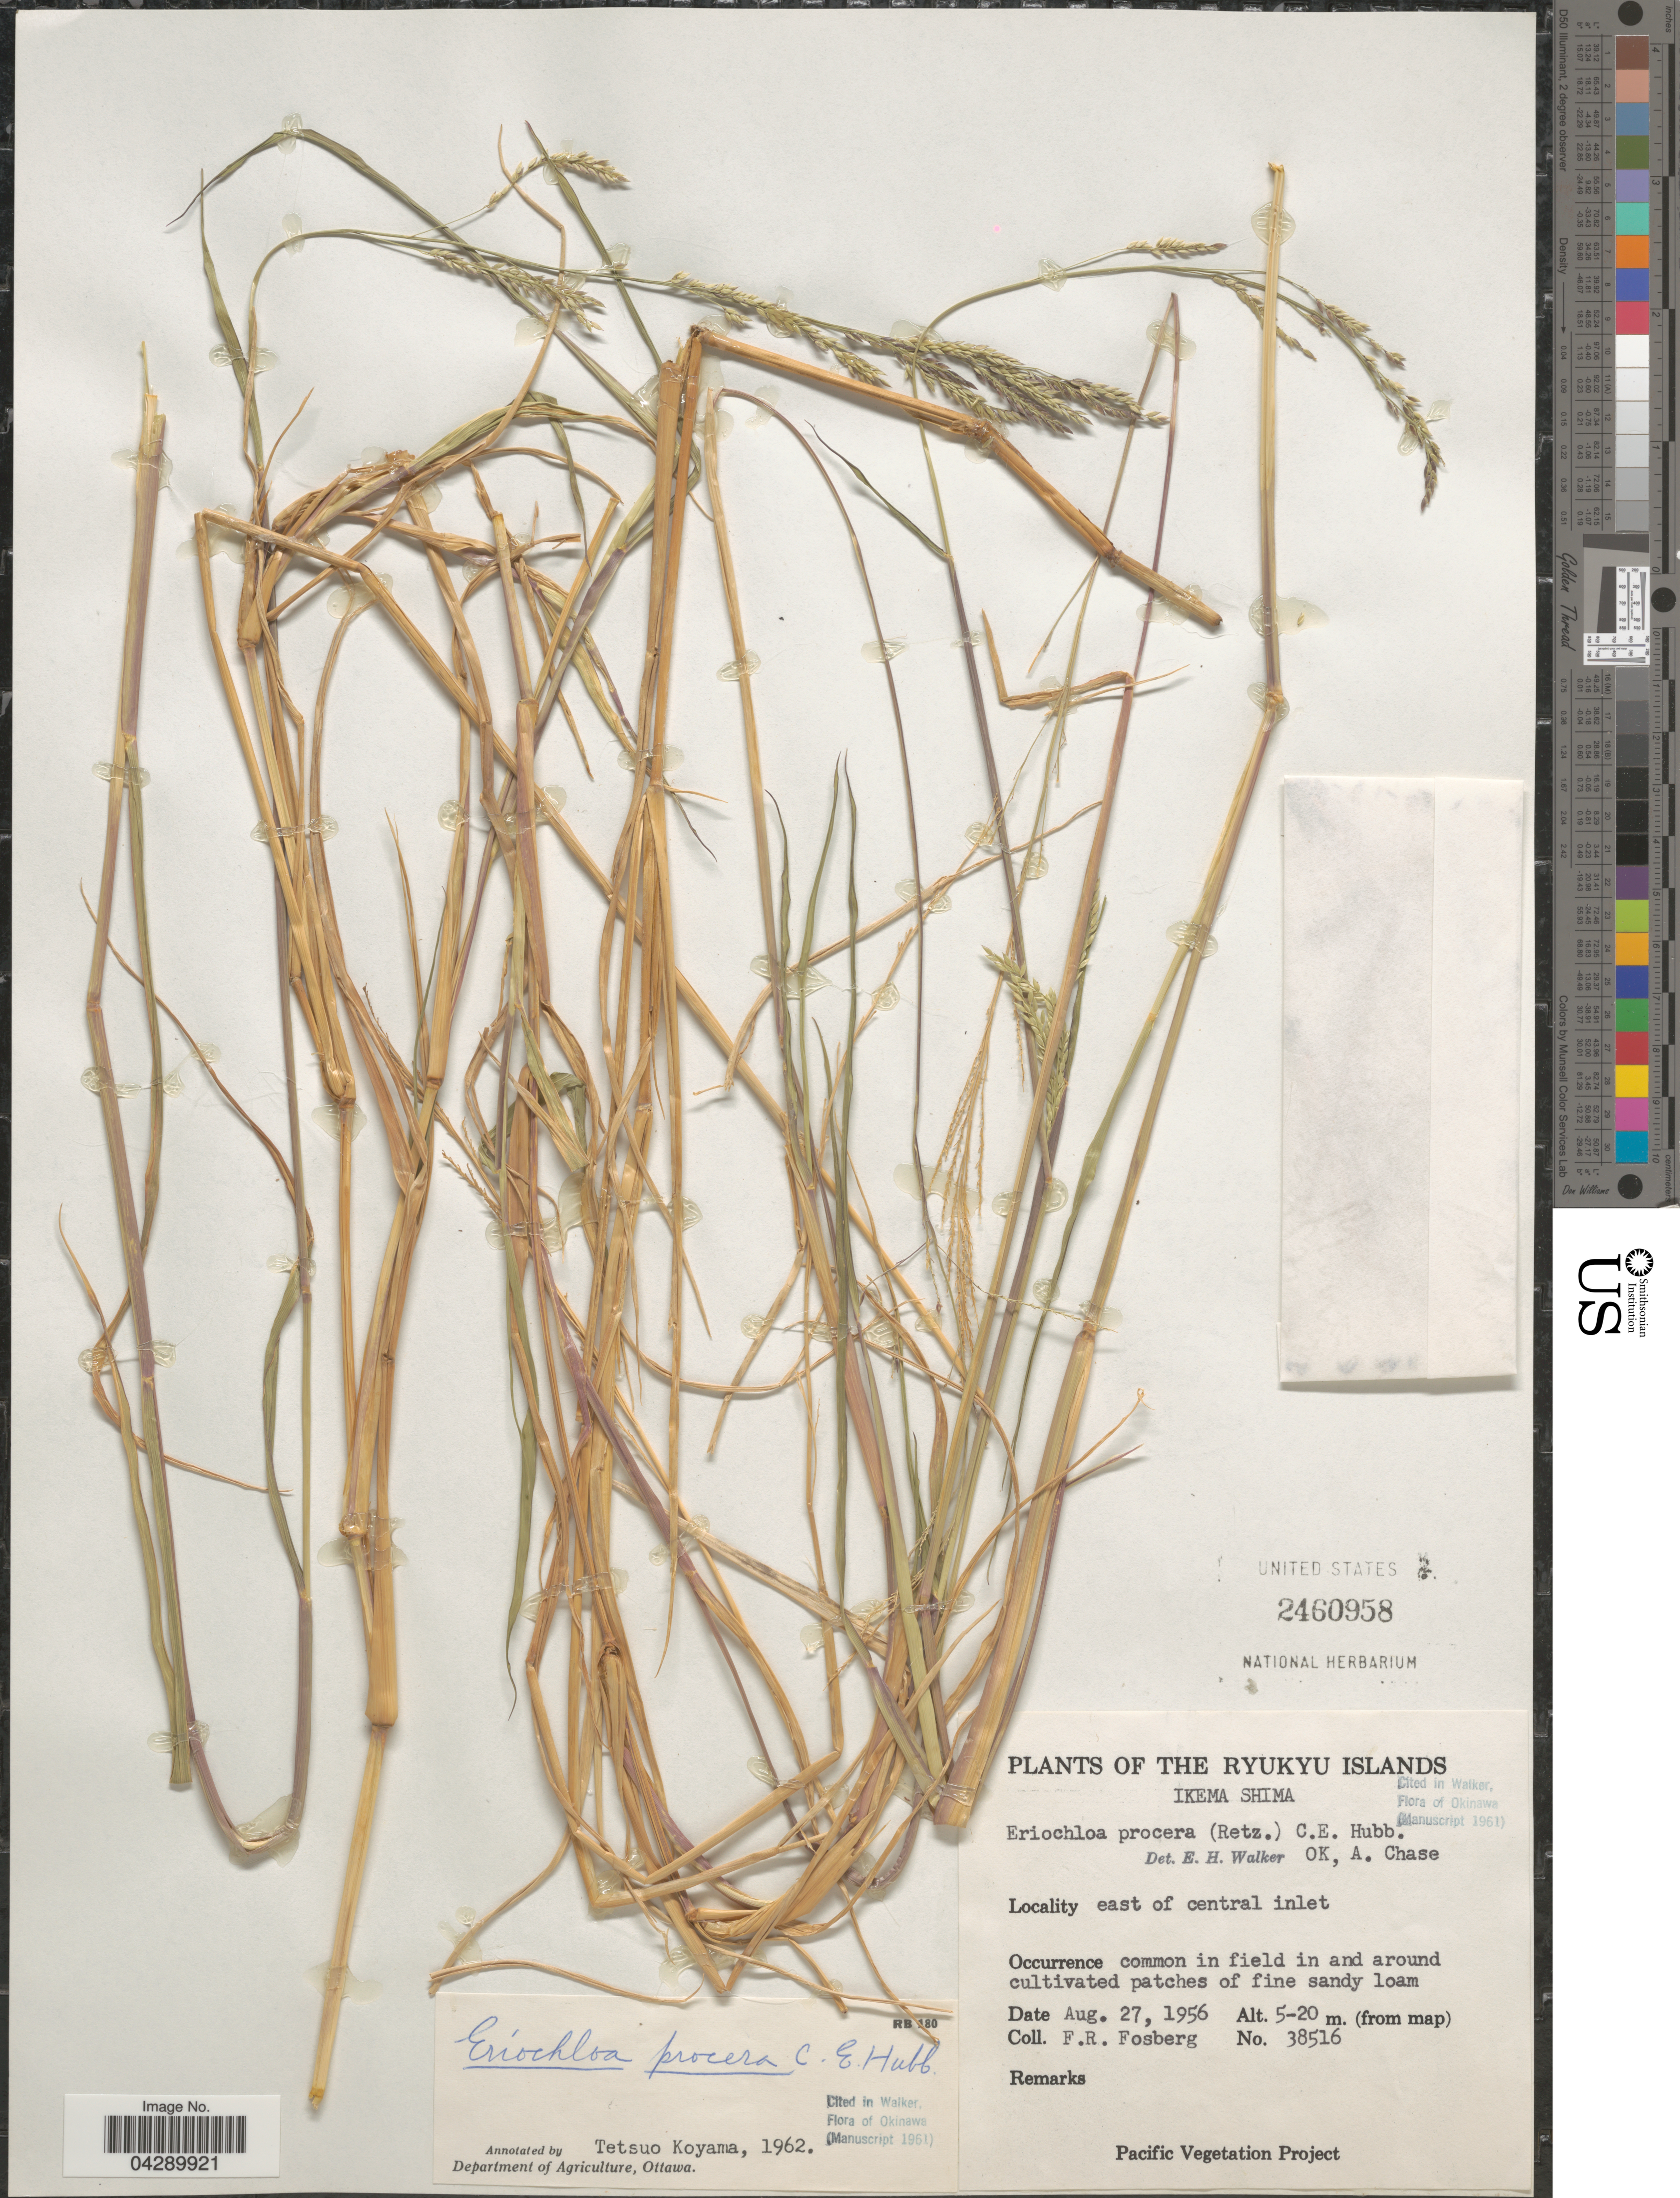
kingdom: Plantae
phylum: Tracheophyta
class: Liliopsida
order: Poales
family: Poaceae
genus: Eriochloa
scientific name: Eriochloa procera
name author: (Retz.) C.E. Hubb.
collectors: F. R. Fosberg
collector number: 38516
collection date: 1956-08-27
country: Japan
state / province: Okinawa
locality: The Ryukyu Islands. Ikema Shima. East of central inlet.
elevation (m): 5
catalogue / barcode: US 2460958